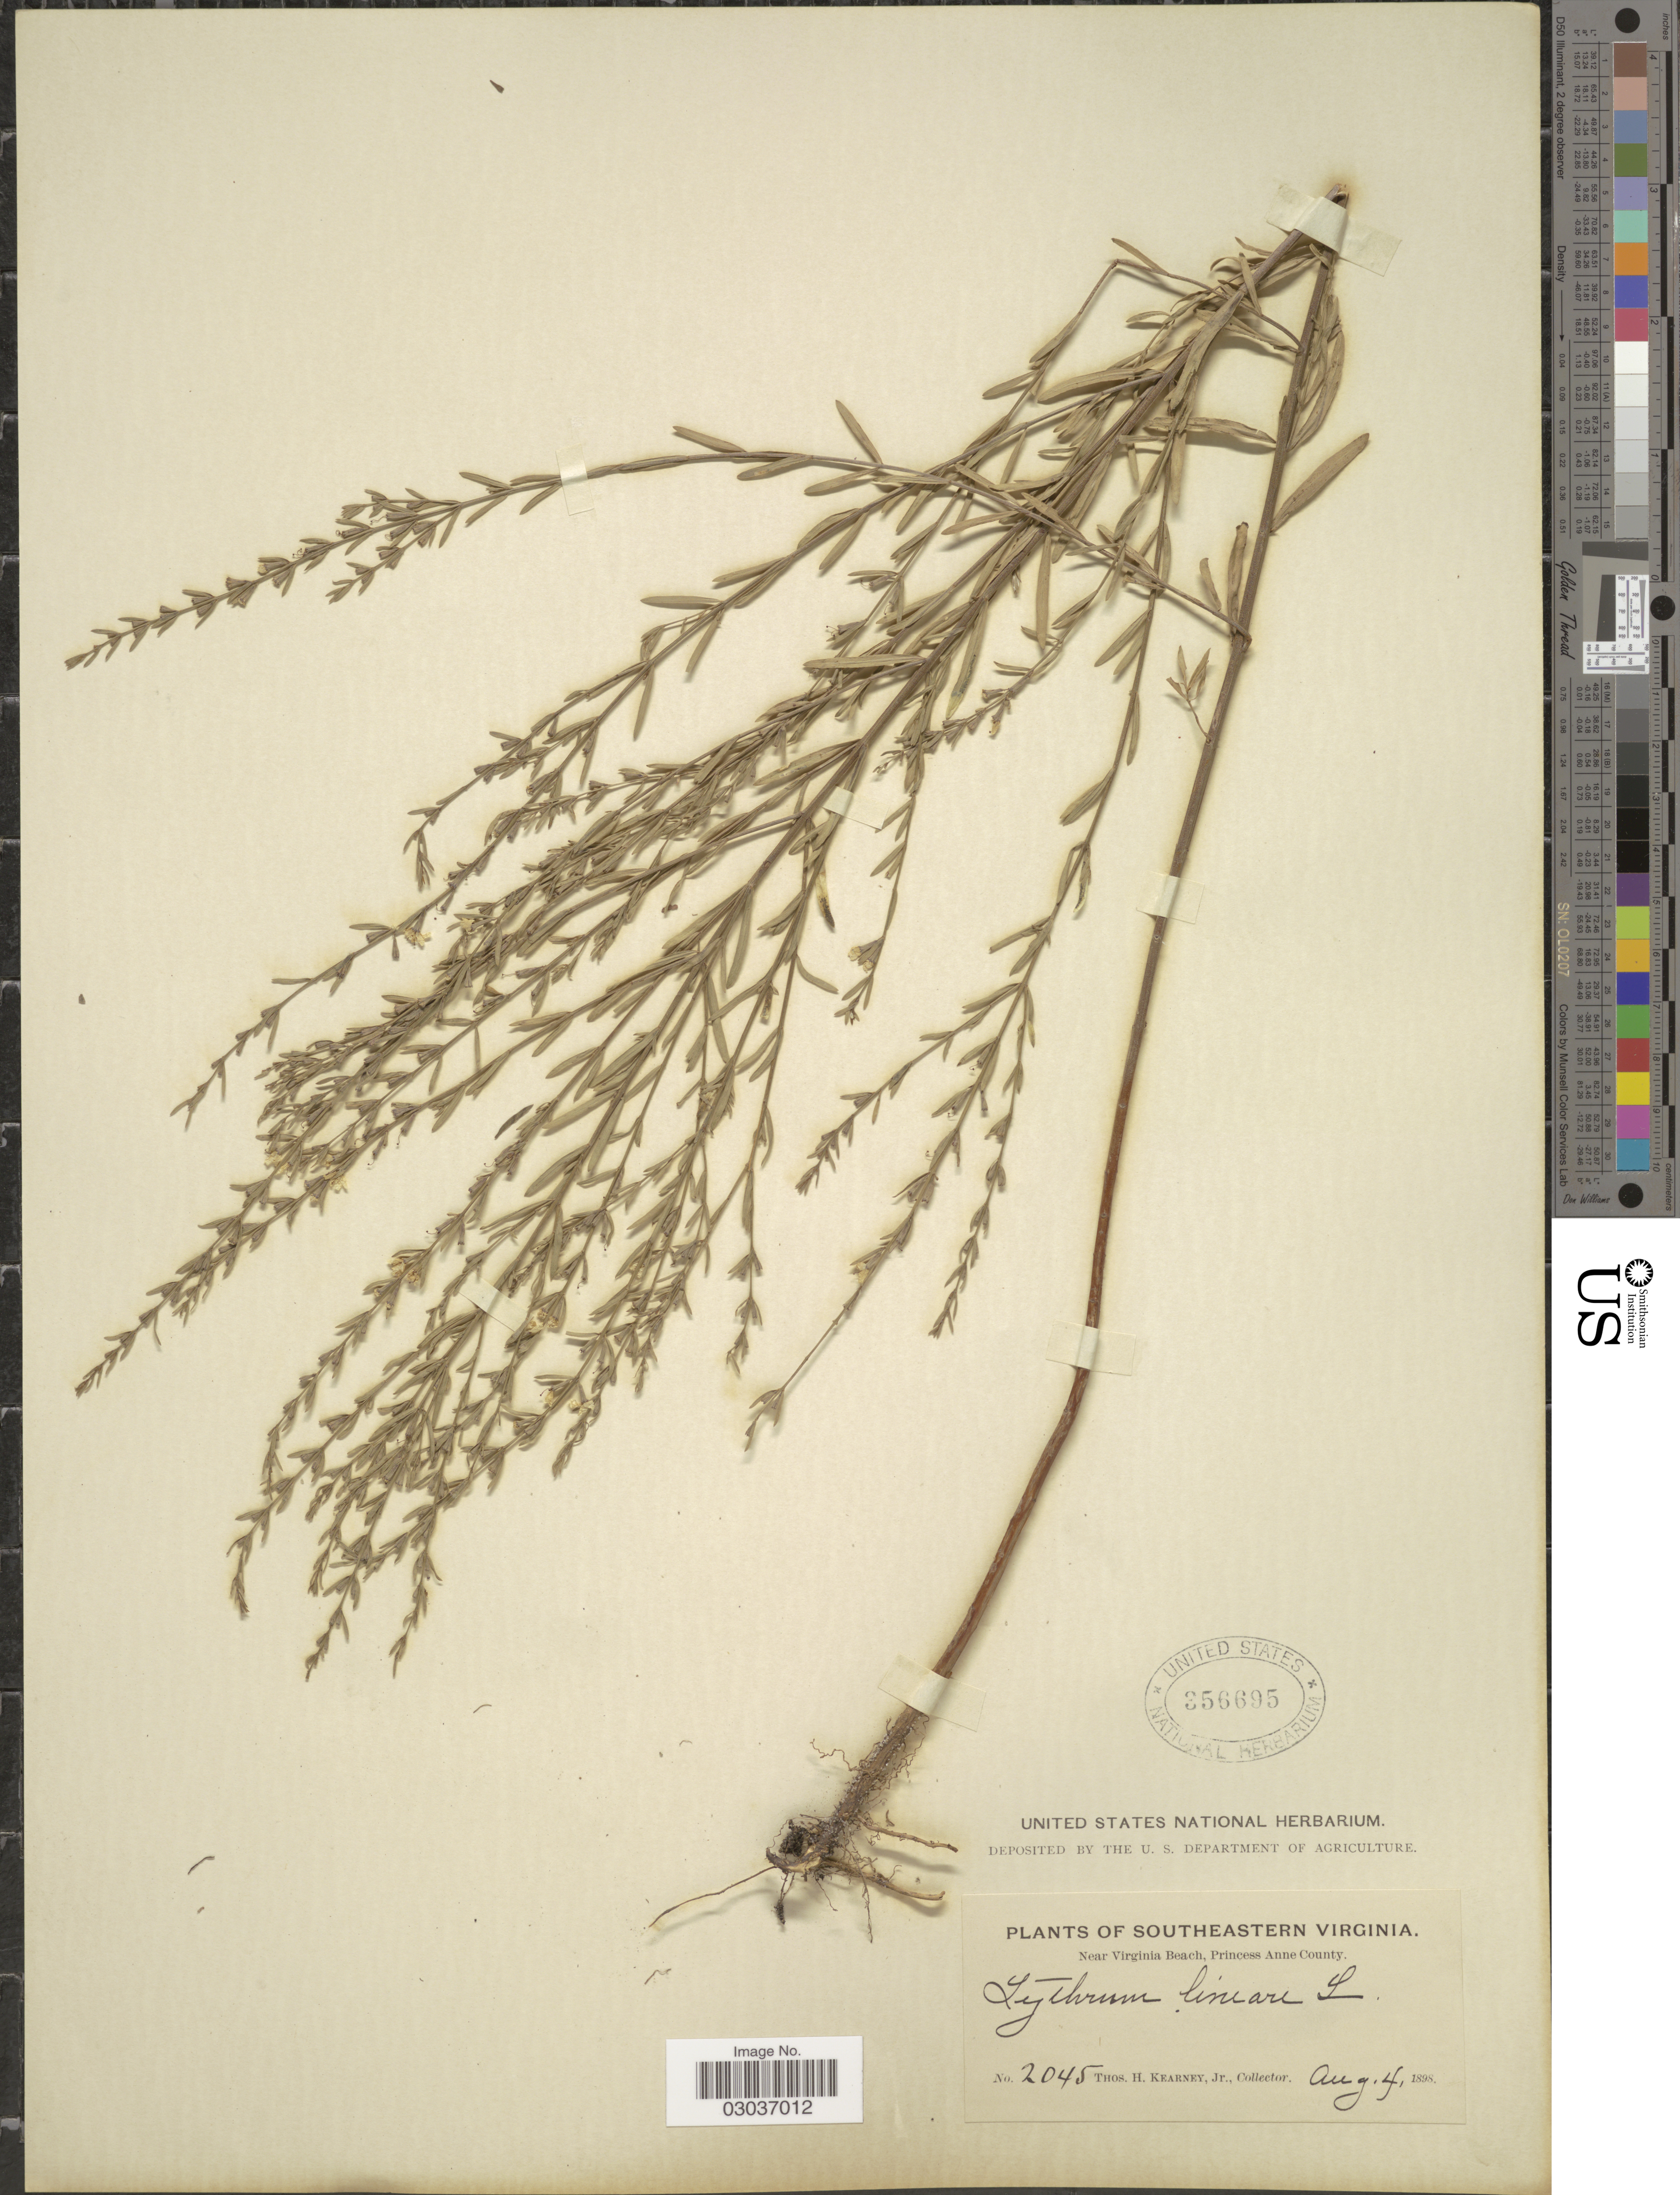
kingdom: Plantae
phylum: Tracheophyta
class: Magnoliopsida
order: Myrtales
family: Lythraceae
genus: Lythrum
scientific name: Lythrum lineare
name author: L.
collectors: T. H. Kearney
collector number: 2045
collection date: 1898-08-04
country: United States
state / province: Virginia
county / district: City of Virginia Beach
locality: Southeastern Virginia, Near Virginia Beach, Princess Anne (=historic county name) County.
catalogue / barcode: US 356695